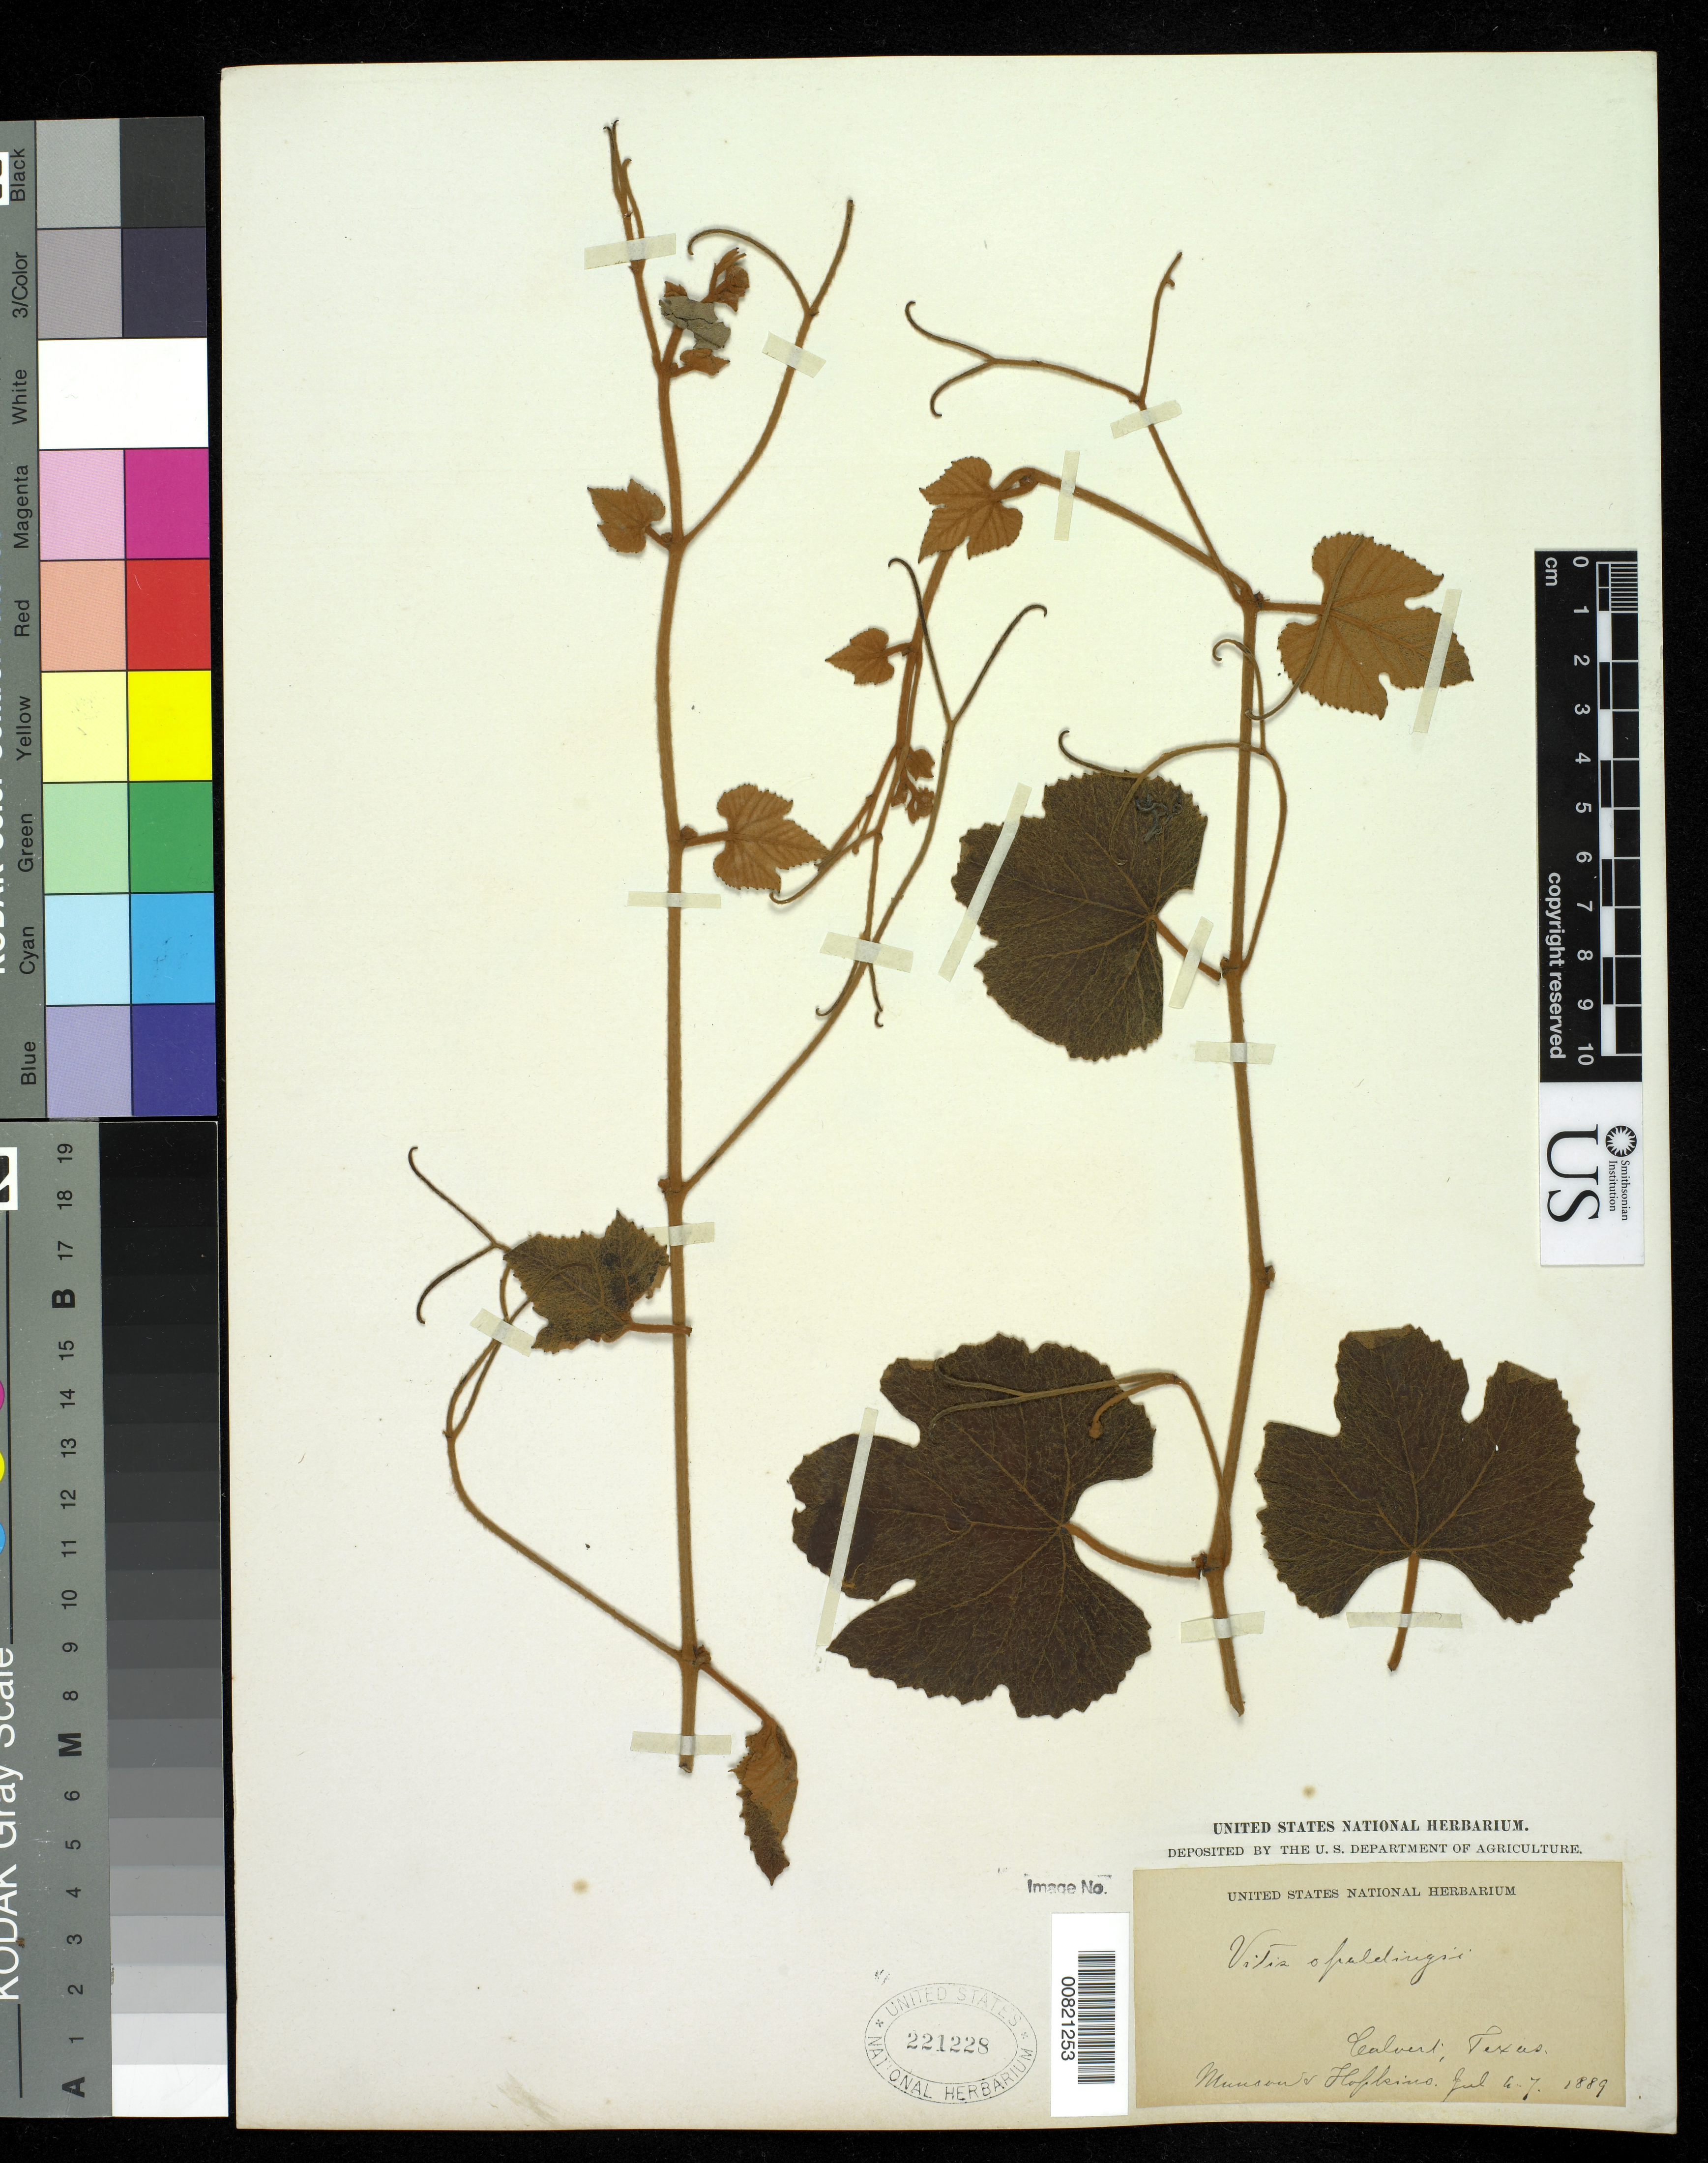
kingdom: Plantae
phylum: Tracheophyta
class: Magnoliopsida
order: Vitales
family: Vitaceae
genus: Vitis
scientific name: Vitis spaldingii, ined.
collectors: T. V. Munson & -. Hopkins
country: United States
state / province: Texas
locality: Calvert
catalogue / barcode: US 221228